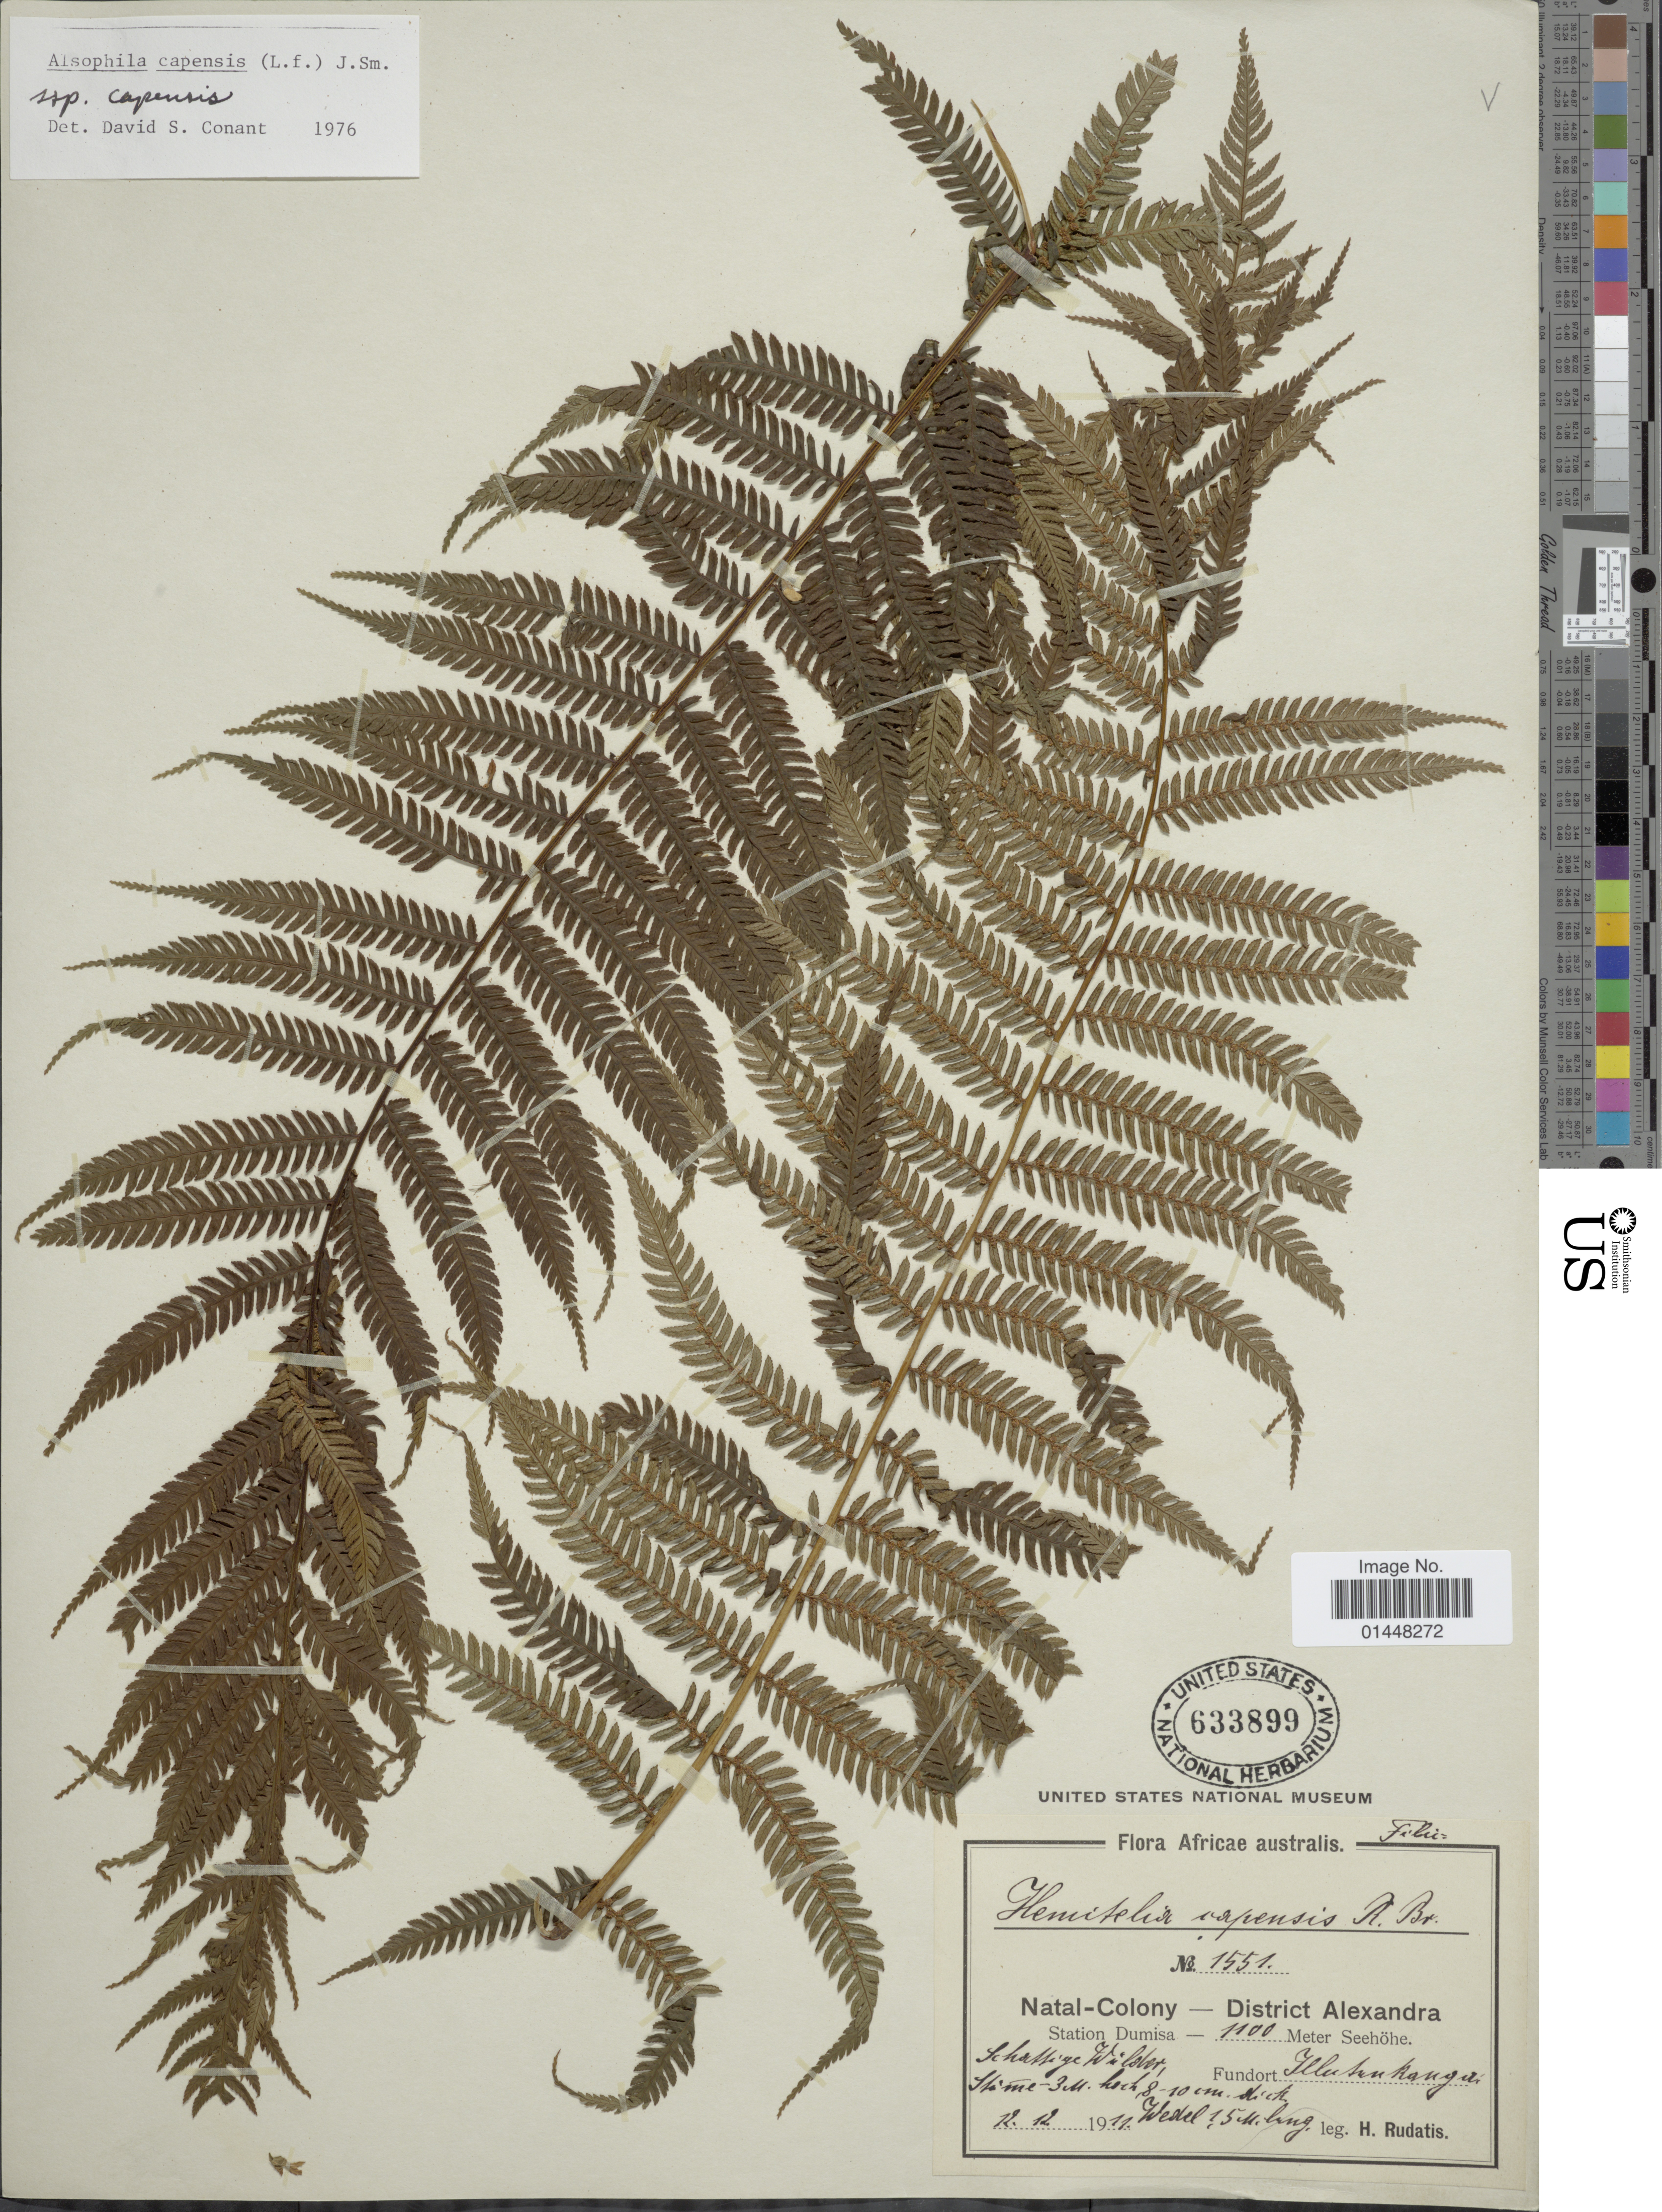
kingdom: Plantae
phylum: Tracheophyta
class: Polypodiopsida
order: Cyatheales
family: Cyatheaceae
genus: Gymnosphaera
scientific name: Gymnosphaera capensis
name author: (L. f.)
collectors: H. Rudatis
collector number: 1551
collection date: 1911-12-12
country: South Africa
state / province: KwaZulu-Natal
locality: Africae. Natal-Colony - District Alexandra. Station Dumisa. Illutunkangar [interpreted]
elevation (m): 1100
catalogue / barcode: US 633899